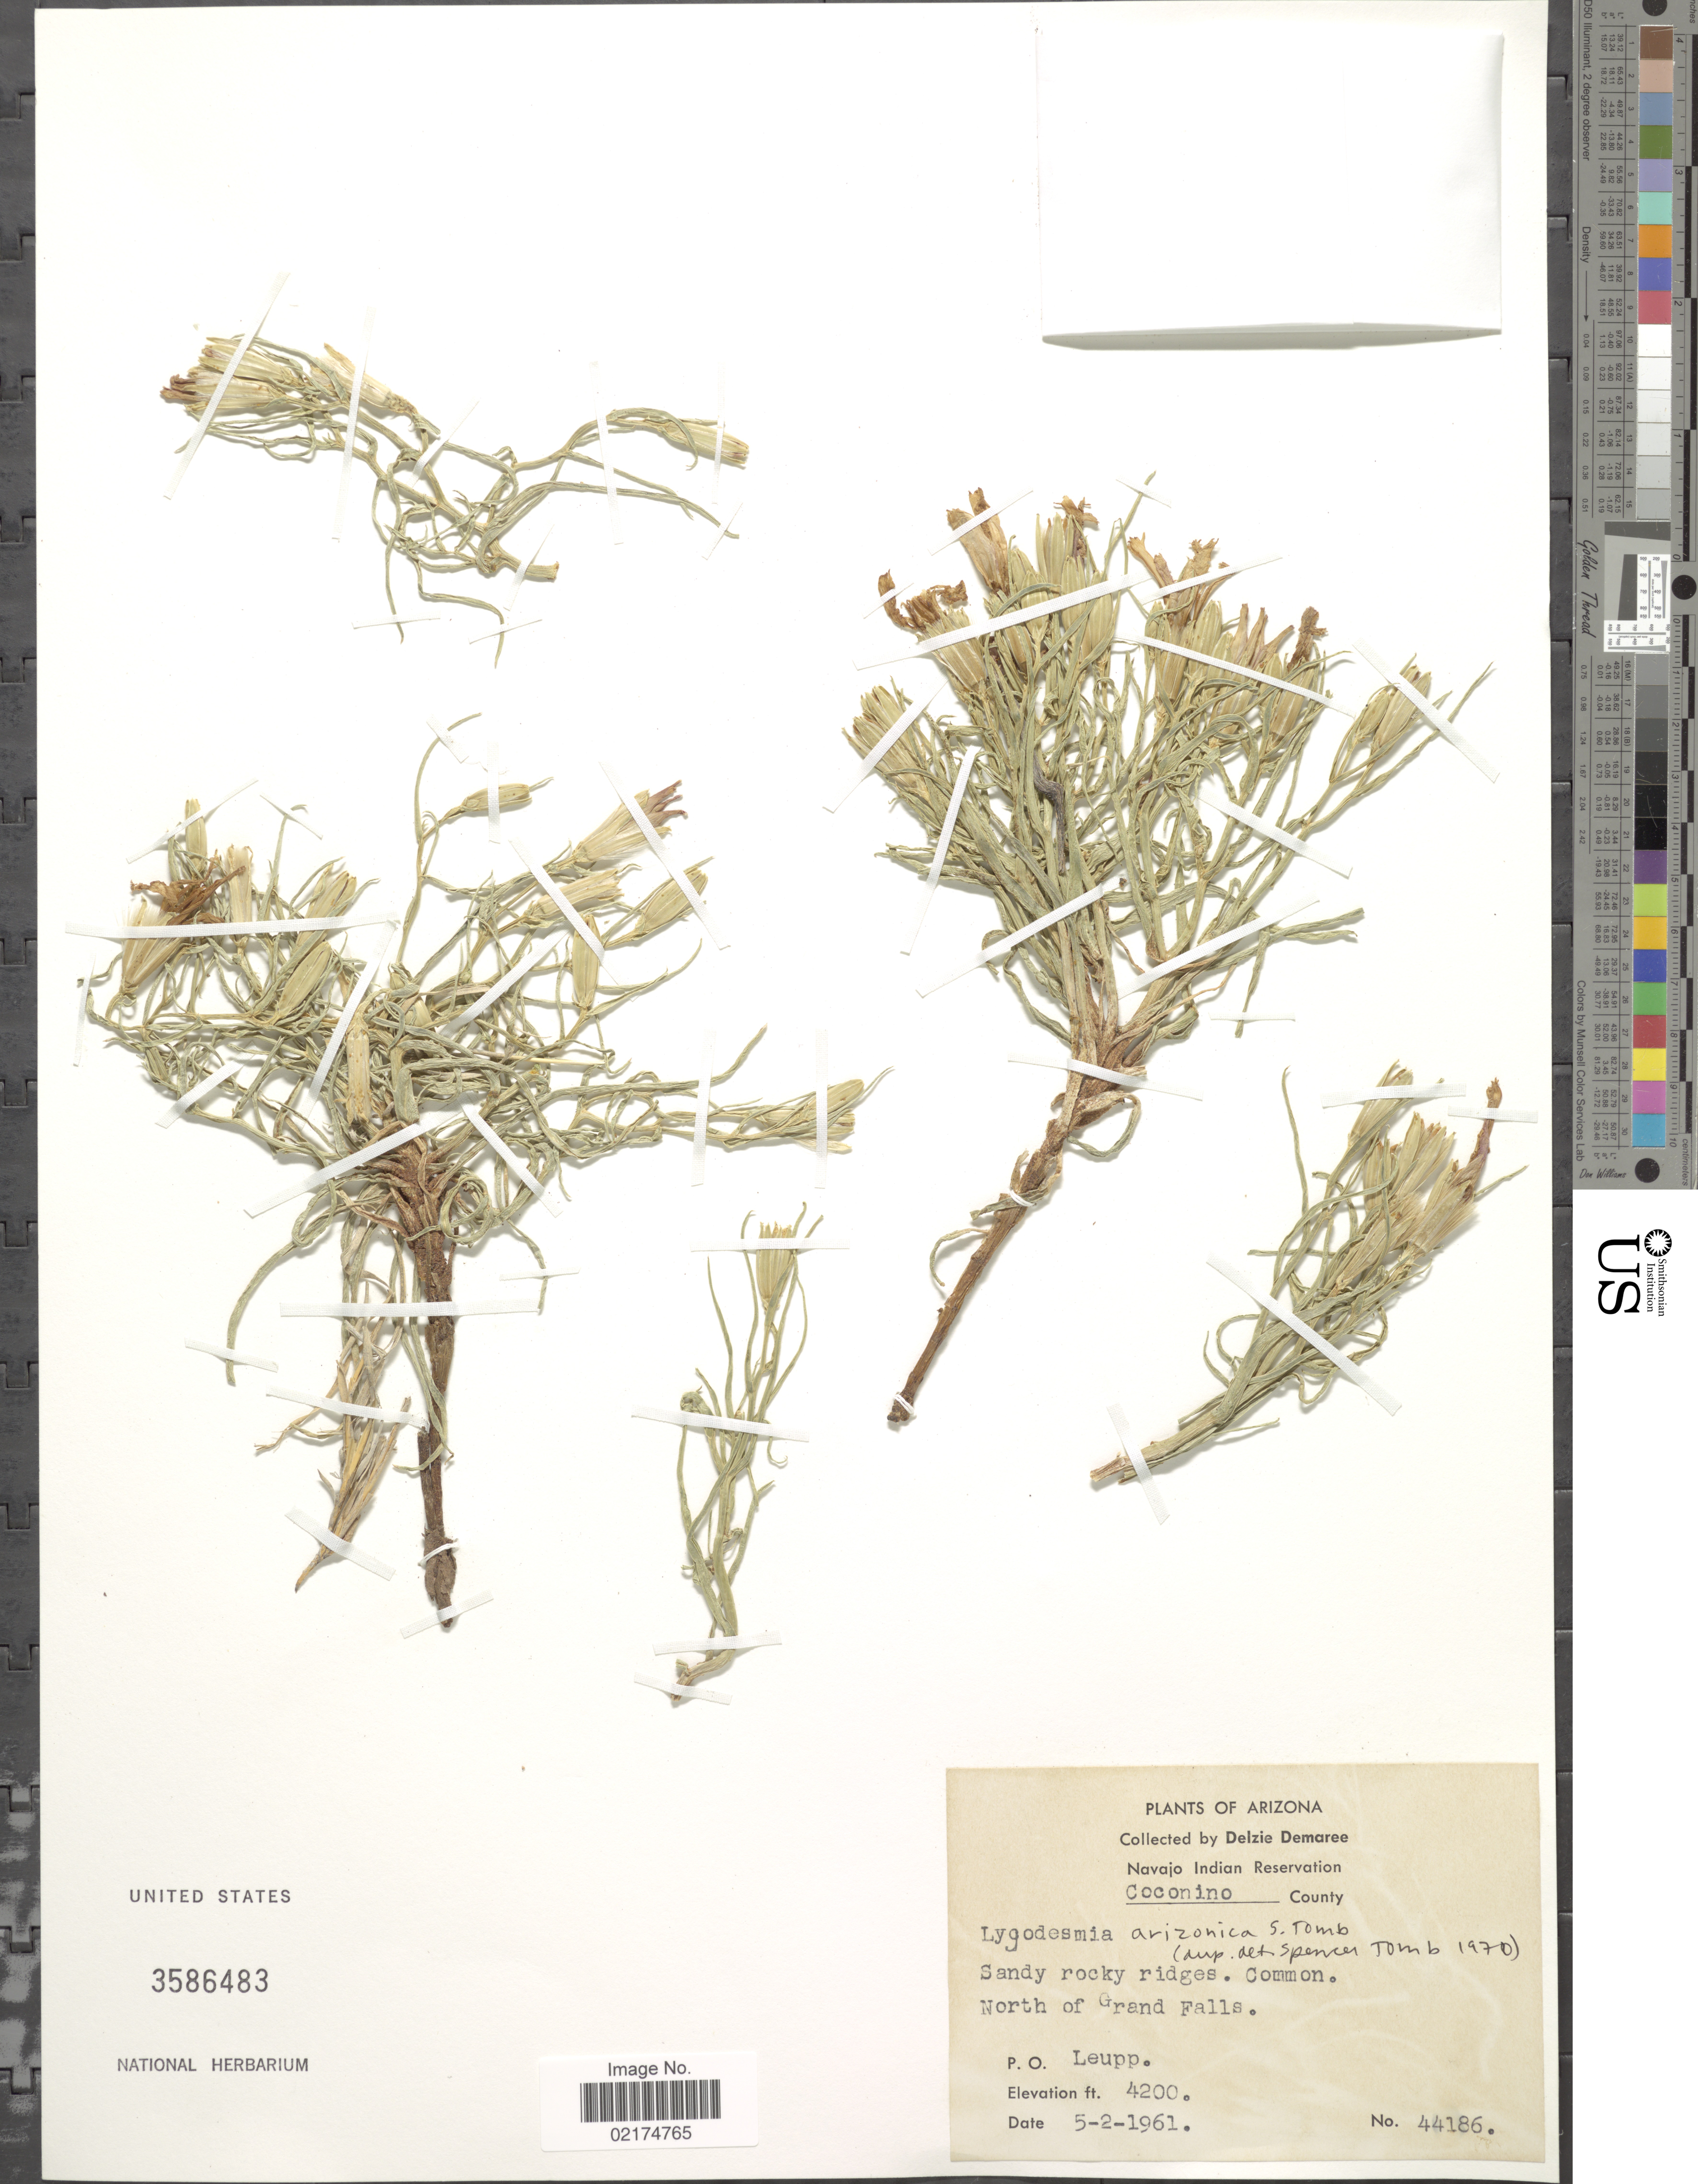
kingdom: Plantae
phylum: Tracheophyta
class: Magnoliopsida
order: Asterales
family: Asteraceae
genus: Lygodesmia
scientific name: Lygodesmia grandiflora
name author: Torr. & A. Gray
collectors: D. Demaree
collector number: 44186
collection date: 1961-02-05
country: United States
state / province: Arizona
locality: Navajo Indian Reservation, Coconino County, North of Grand Falls, Leupp.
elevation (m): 1280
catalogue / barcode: US 3586483